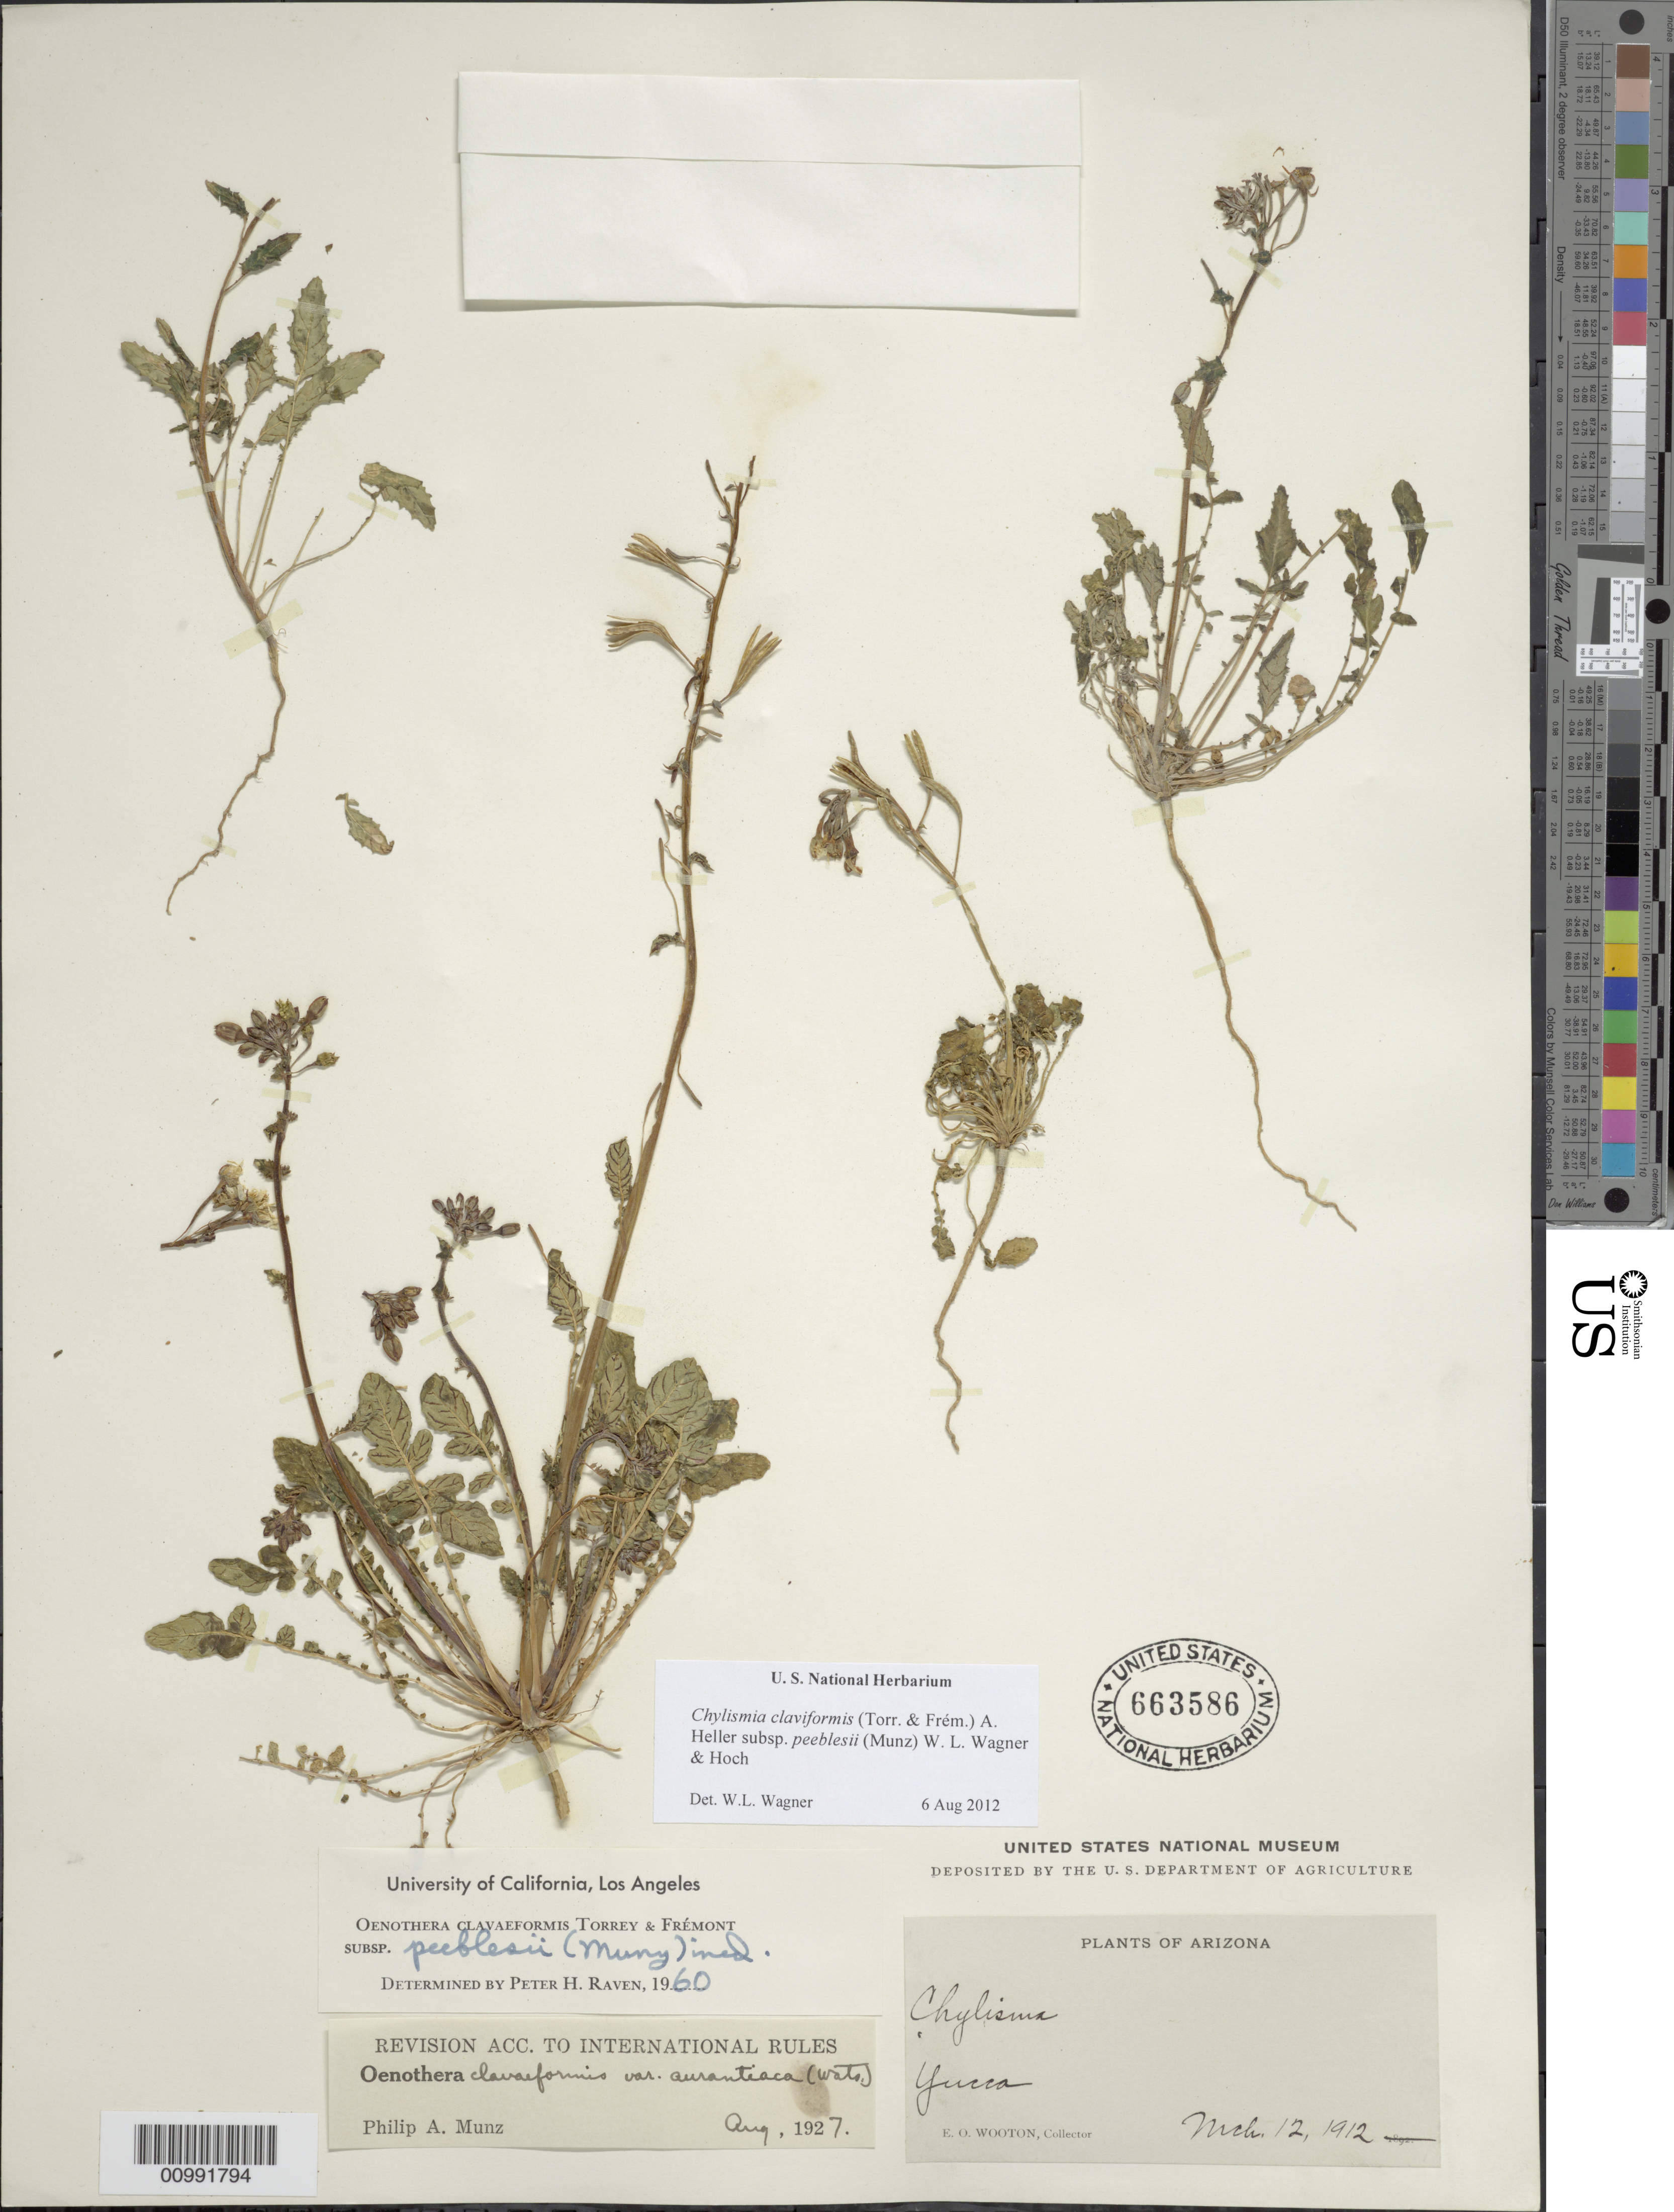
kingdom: Plantae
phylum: Tracheophyta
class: Magnoliopsida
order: Myrtales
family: Onagraceae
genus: Chylismia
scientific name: Chylismia claviformis subsp. peeblesii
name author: (Munz) W.L. Wagner & Hoch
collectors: E. O. Wooton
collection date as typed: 12 Mar 1912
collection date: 1912-03-12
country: United States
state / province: Arizona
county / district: Yuma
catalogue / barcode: US 663586